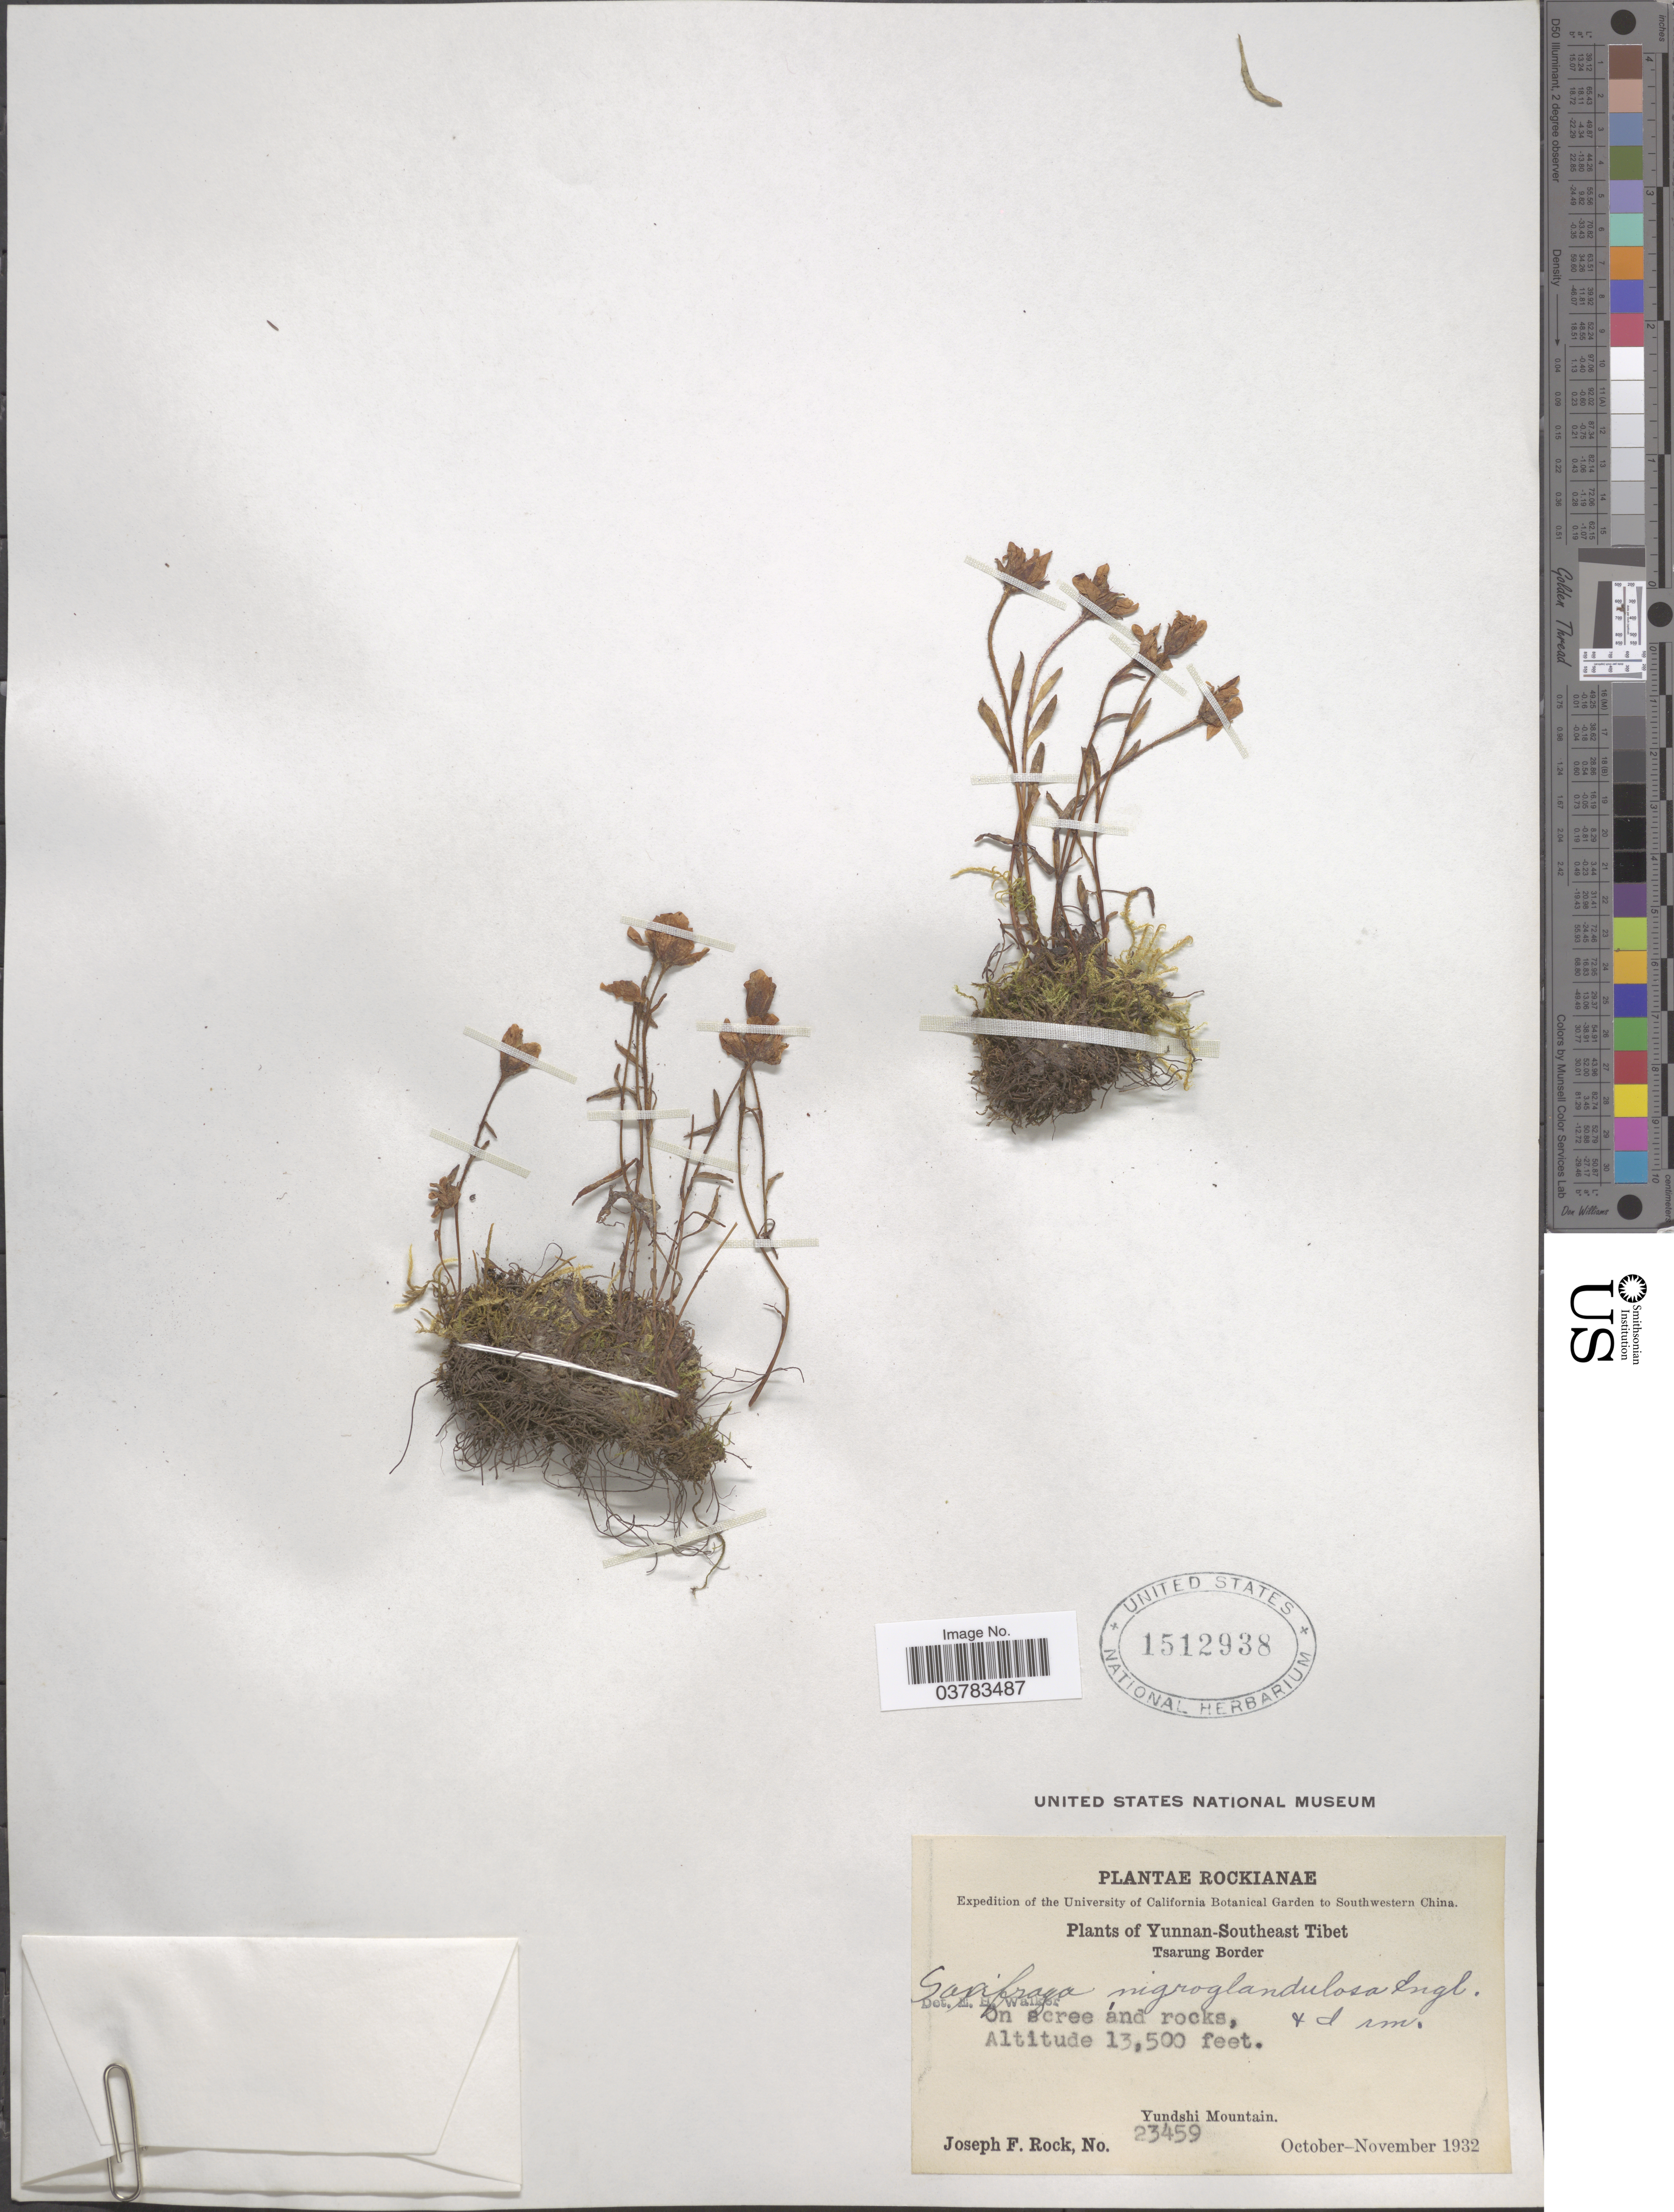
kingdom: Plantae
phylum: Tracheophyta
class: Magnoliopsida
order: Saxifragales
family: Saxifragaceae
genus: Saxifraga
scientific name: Saxifraga nigroglandulosa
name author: Engl. & Irmsch.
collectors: J. F. Rock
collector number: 23459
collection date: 1932-10/1932-11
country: China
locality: Expedition of the University of California Botanical Garden to Southwestern China. Yunnan-Southeast Tibet. Tsarung Border. Yundshi Mountain.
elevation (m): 4115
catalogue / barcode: US 1512938